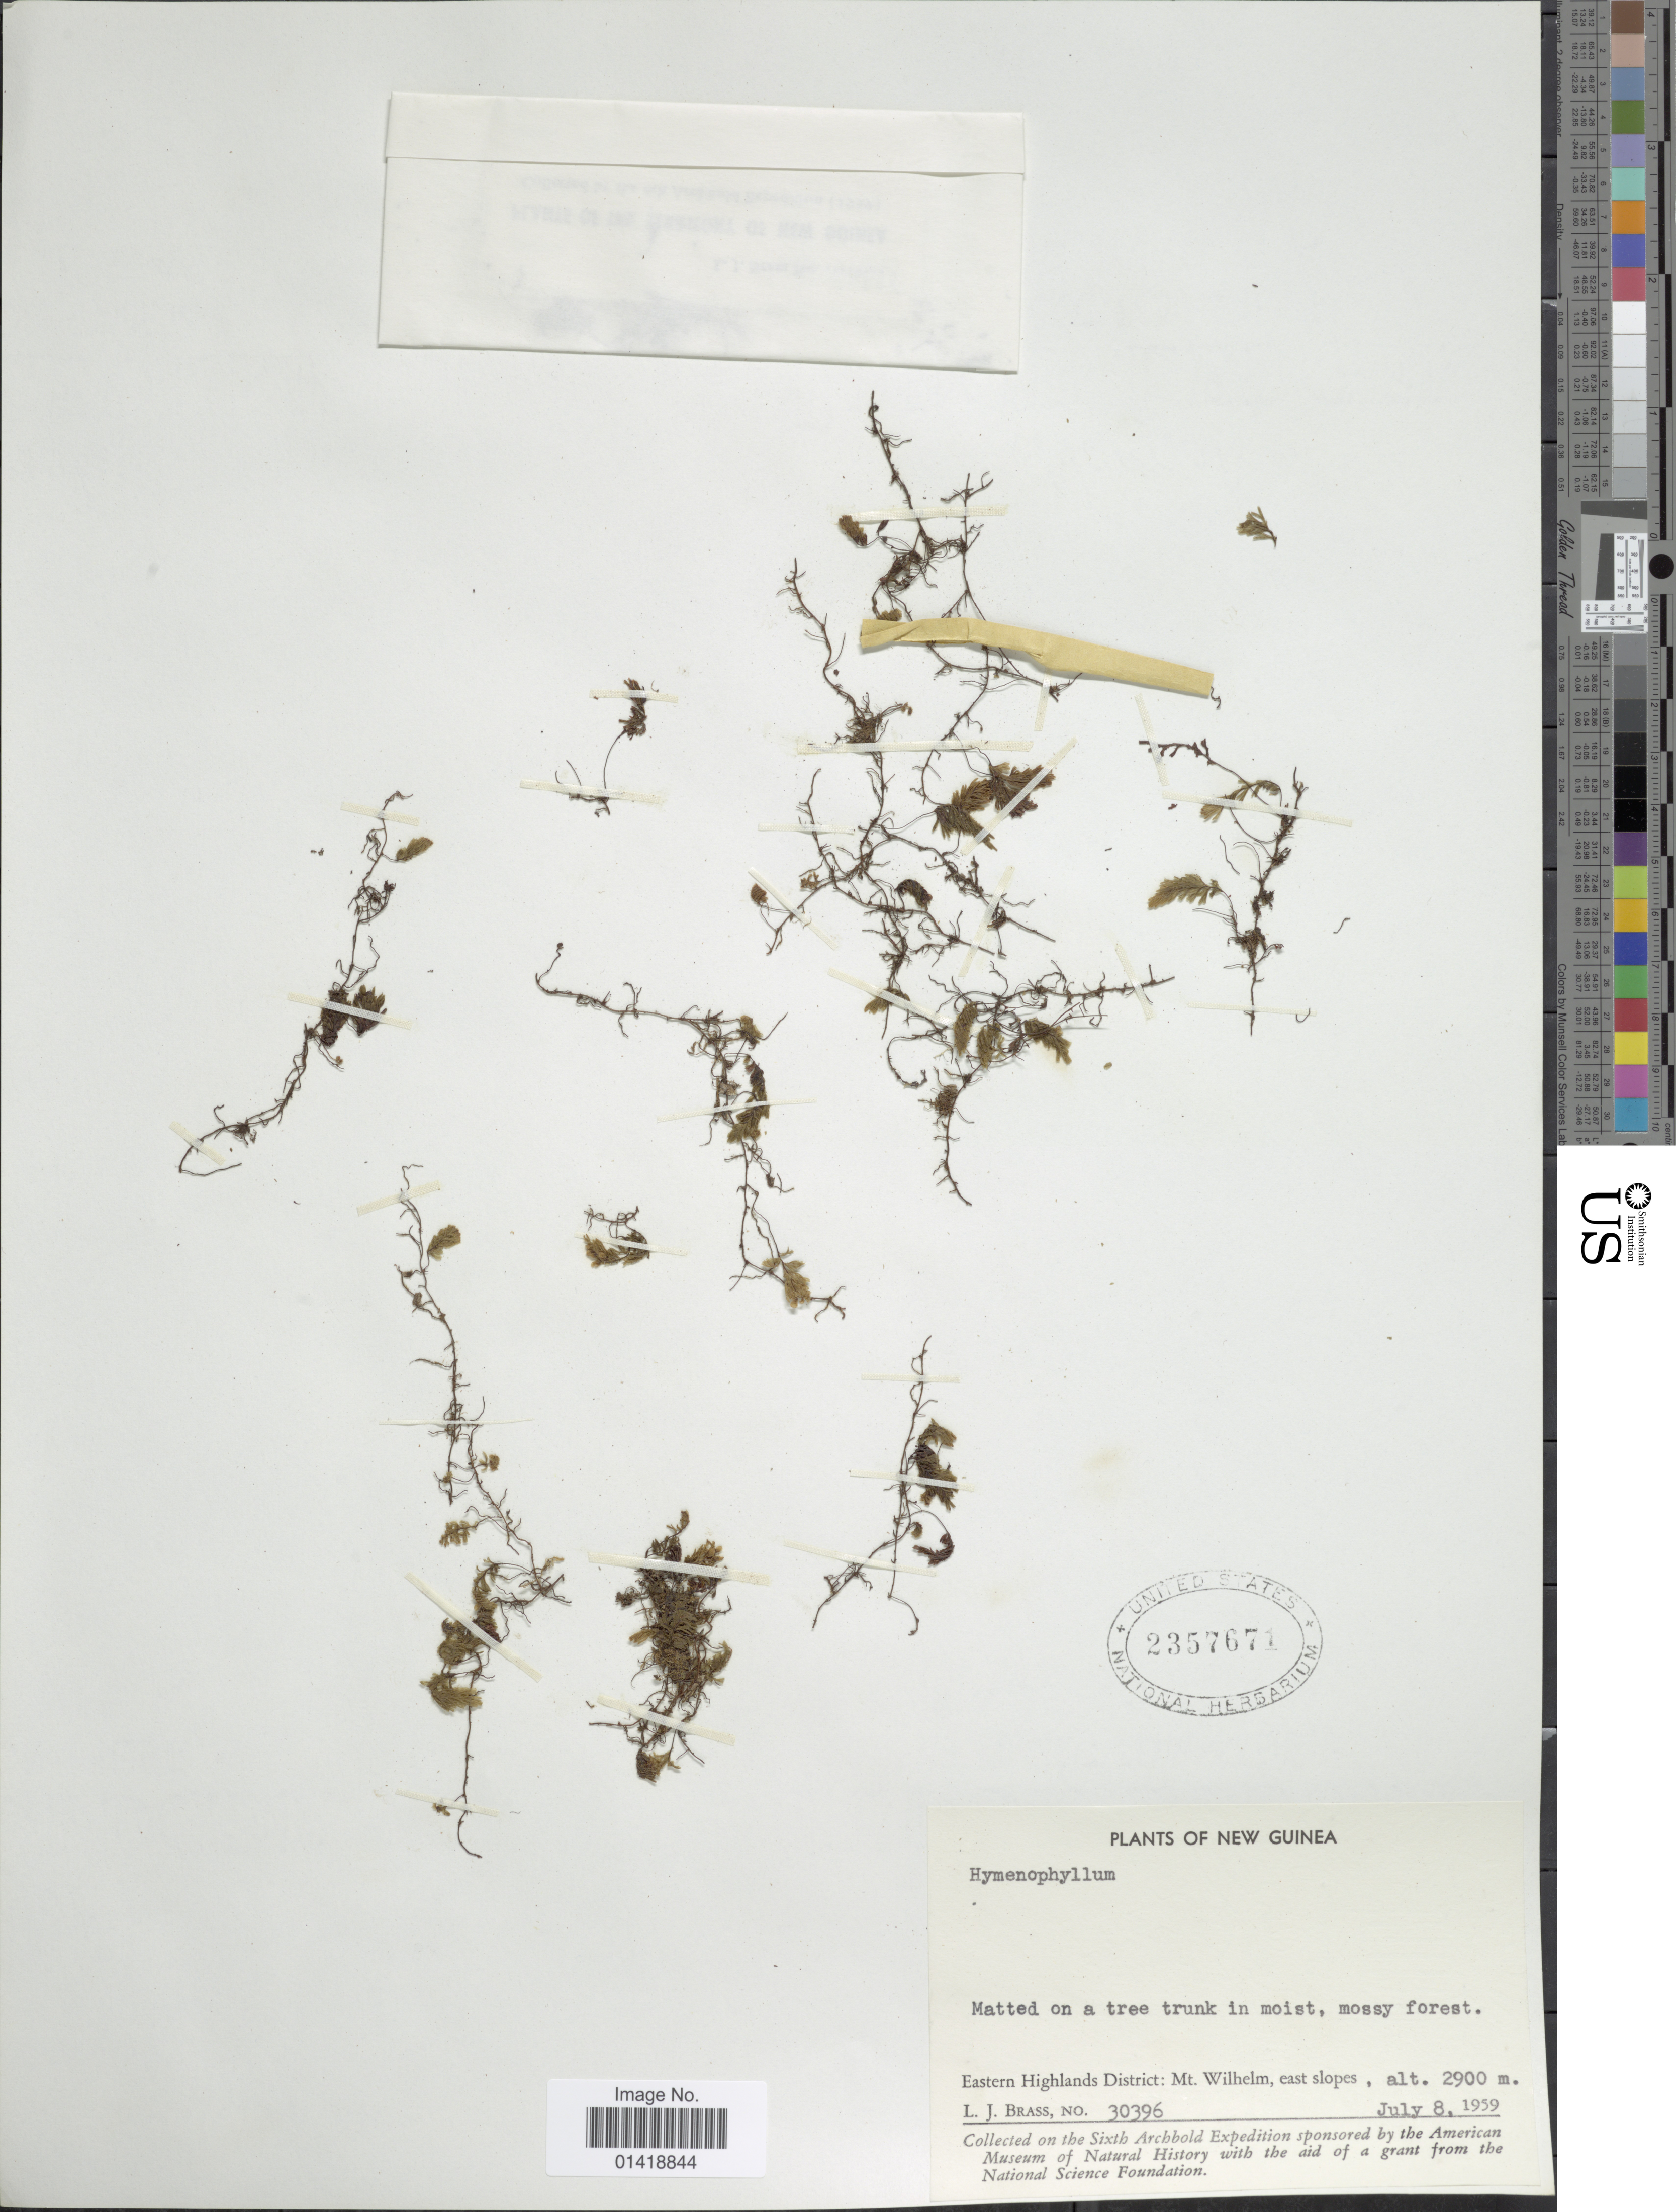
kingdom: Plantae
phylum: Tracheophyta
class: Polypodiopsida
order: Hymenophyllales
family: Hymenophyllaceae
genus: Hymenophyllum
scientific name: Hymenophyllum sp.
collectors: L. J. Brass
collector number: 30396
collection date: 1959-07-08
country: Papua New Guinea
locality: New Guinea. Eastern Highlands District: Mt. Wilhelm, east slopes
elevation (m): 2900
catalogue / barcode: US 2357671